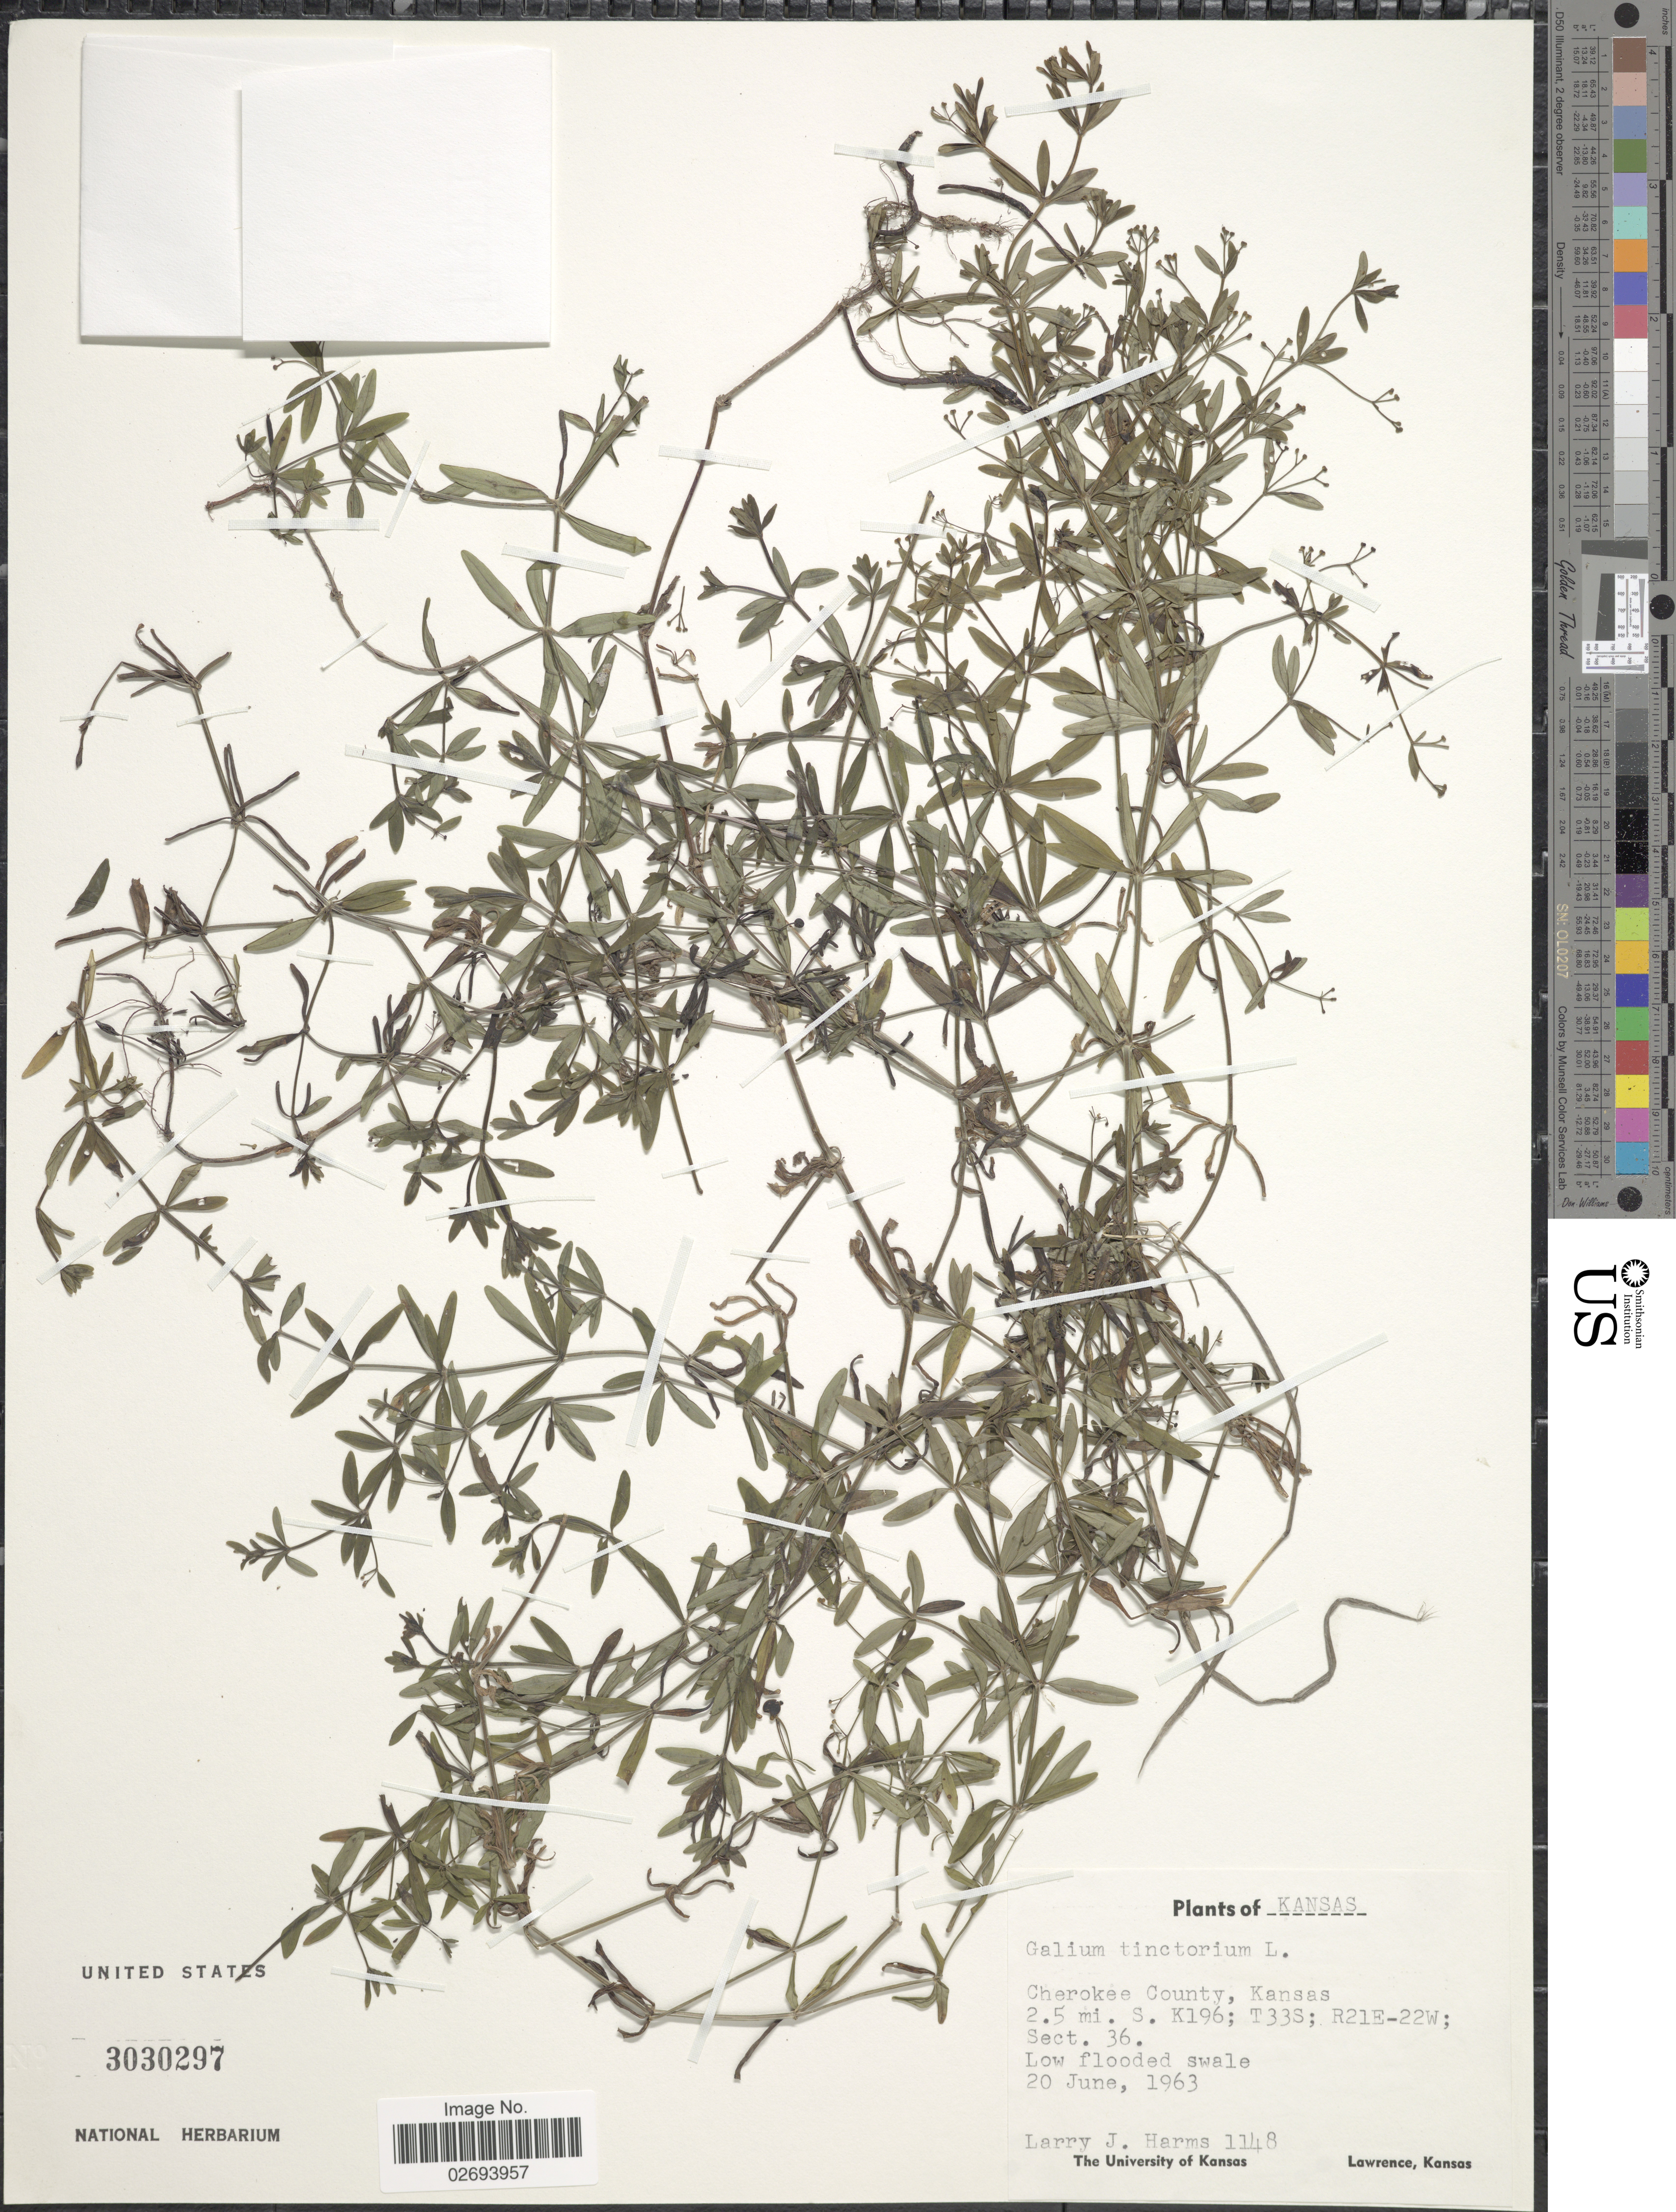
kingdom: Plantae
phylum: Tracheophyta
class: Magnoliopsida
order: Gentianales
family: Rubiaceae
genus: Galium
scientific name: Galium tinctorium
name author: (L.) Scop.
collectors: L. Harms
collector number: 1148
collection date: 1963-06-20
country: United States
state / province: Kansas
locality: Cherokee County. 2.5 mi. S. K196; T33S; R21E-22W; Sect. 36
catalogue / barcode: US 3030297